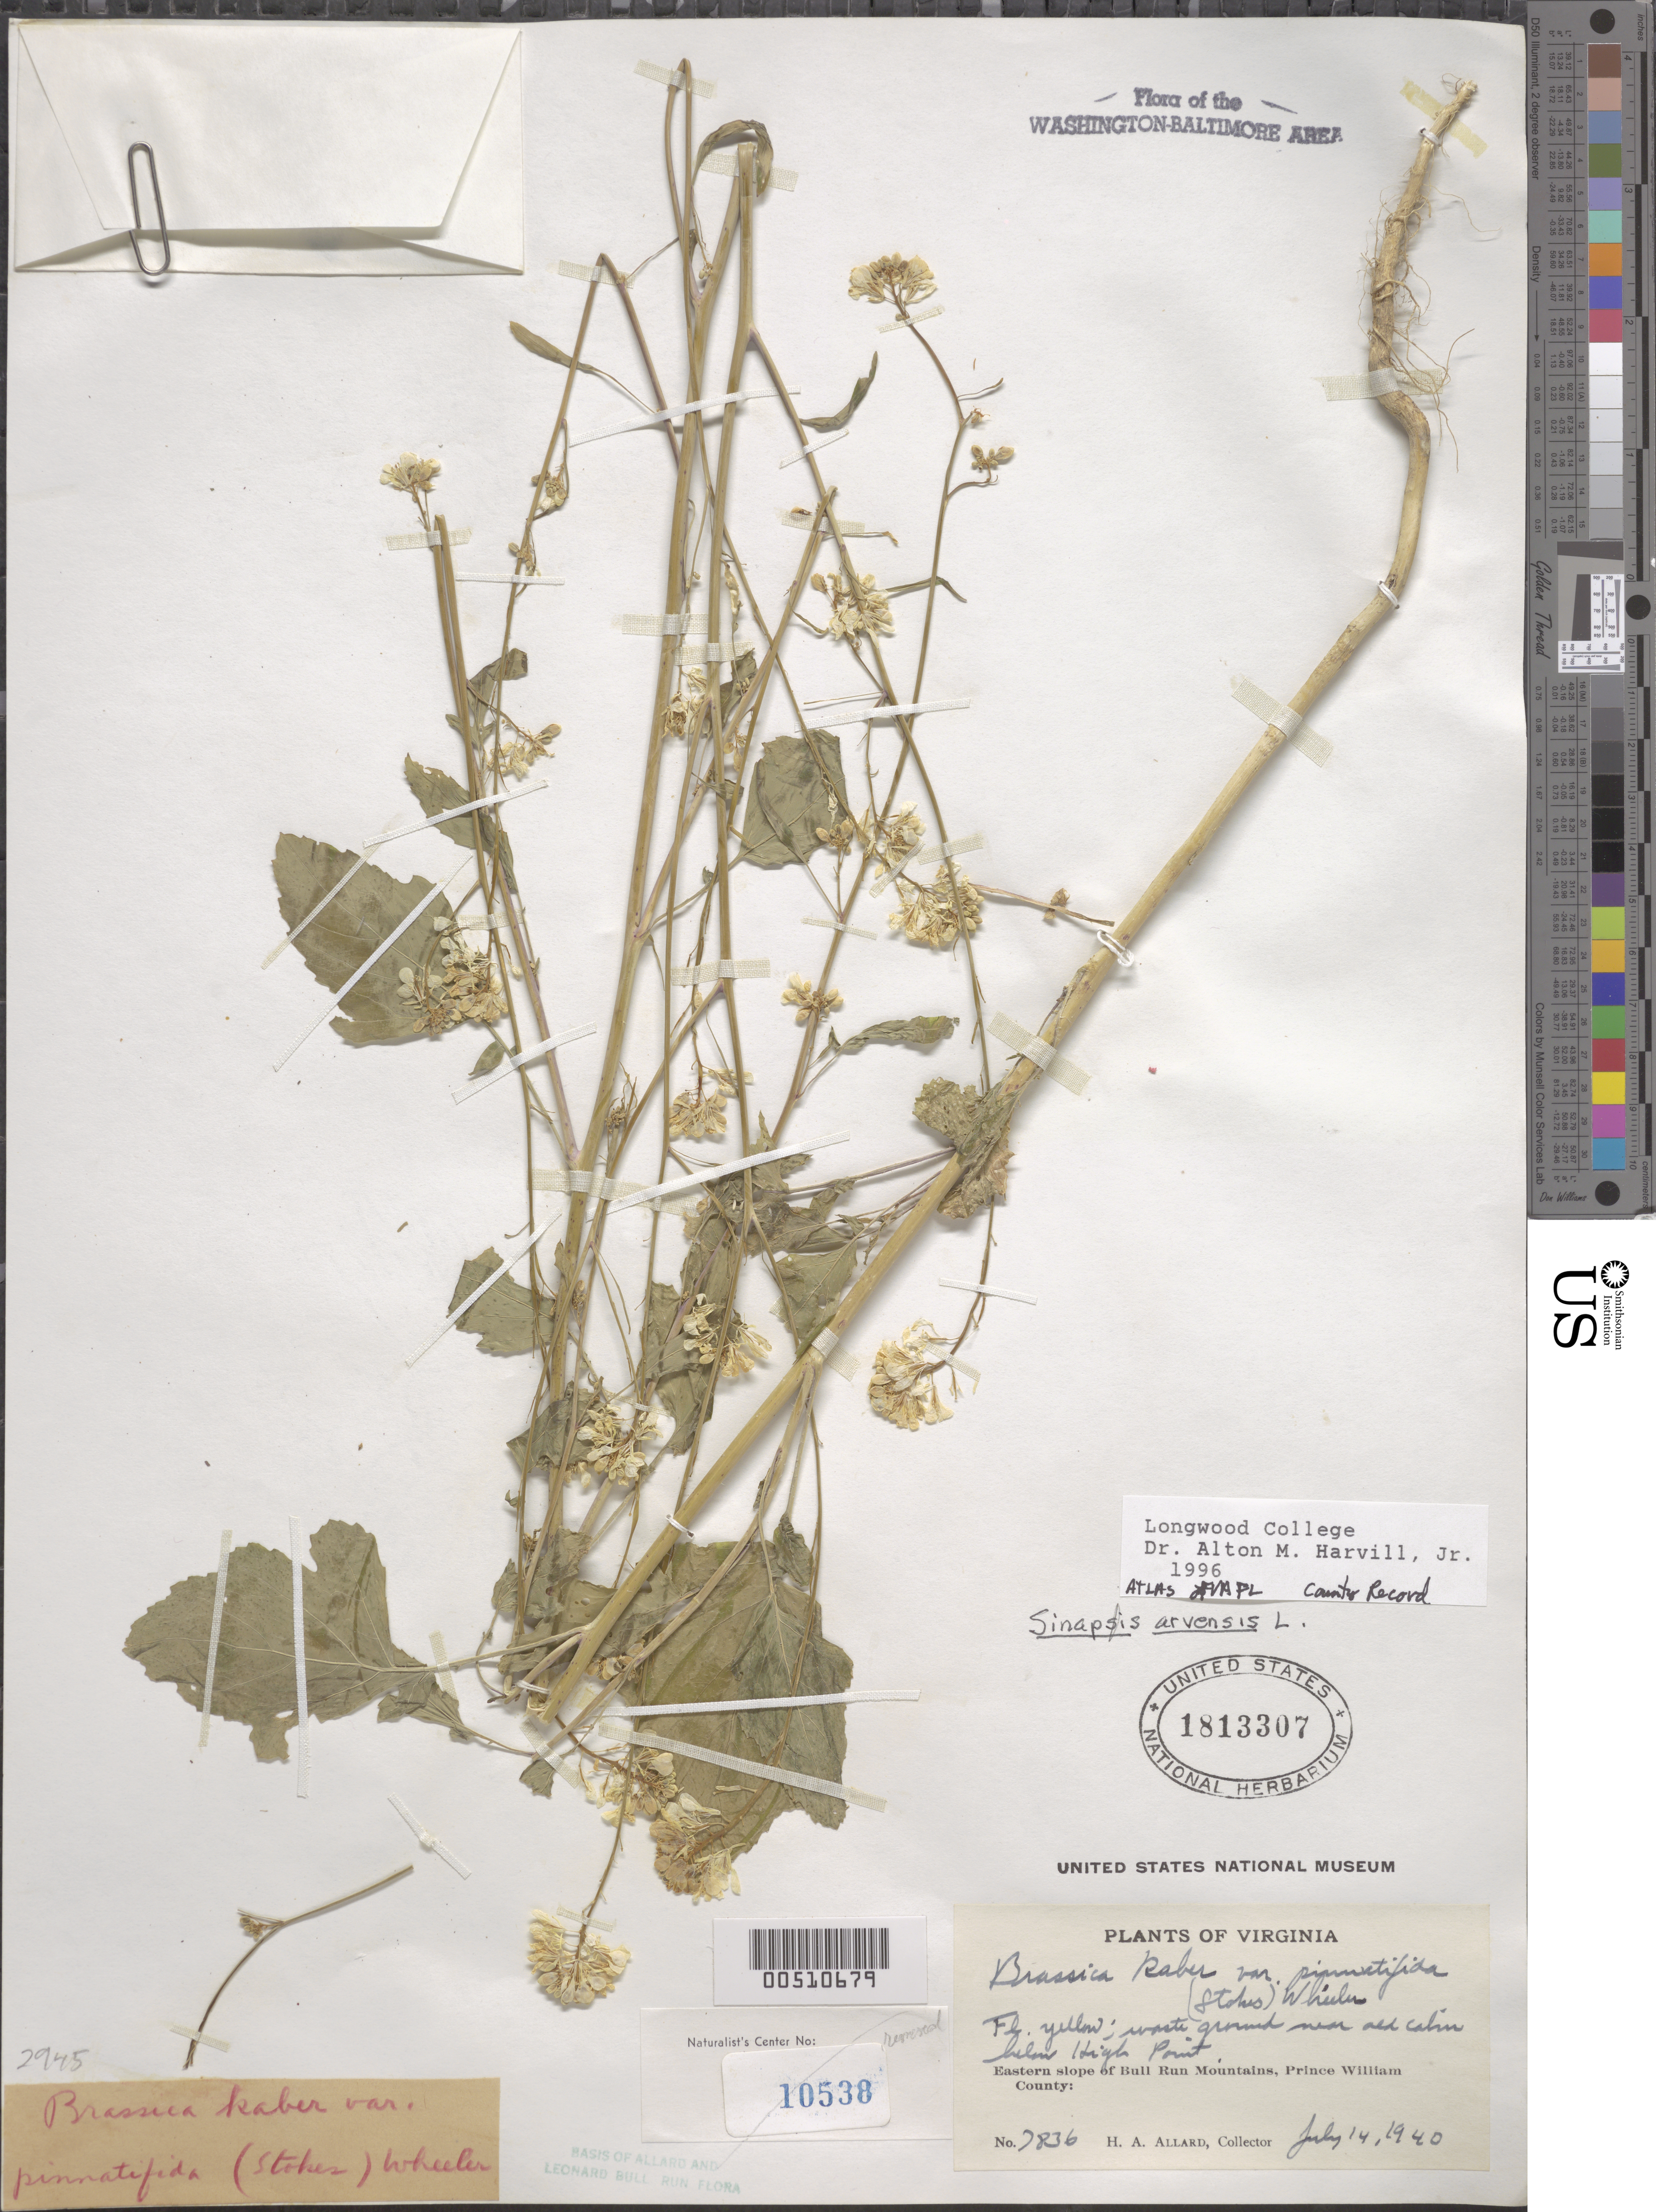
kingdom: Plantae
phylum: Tracheophyta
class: Magnoliopsida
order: Brassicales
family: Brassicaceae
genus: Sinapis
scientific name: Sinapis arvensis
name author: L.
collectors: H. A. Allard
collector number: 7836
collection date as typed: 14 Jul 1940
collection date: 1940-07-14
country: United States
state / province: Virginia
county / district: Prince William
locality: Below High Point, E slope of Bull Run Mts. Bull Run Mts.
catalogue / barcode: US 1813307